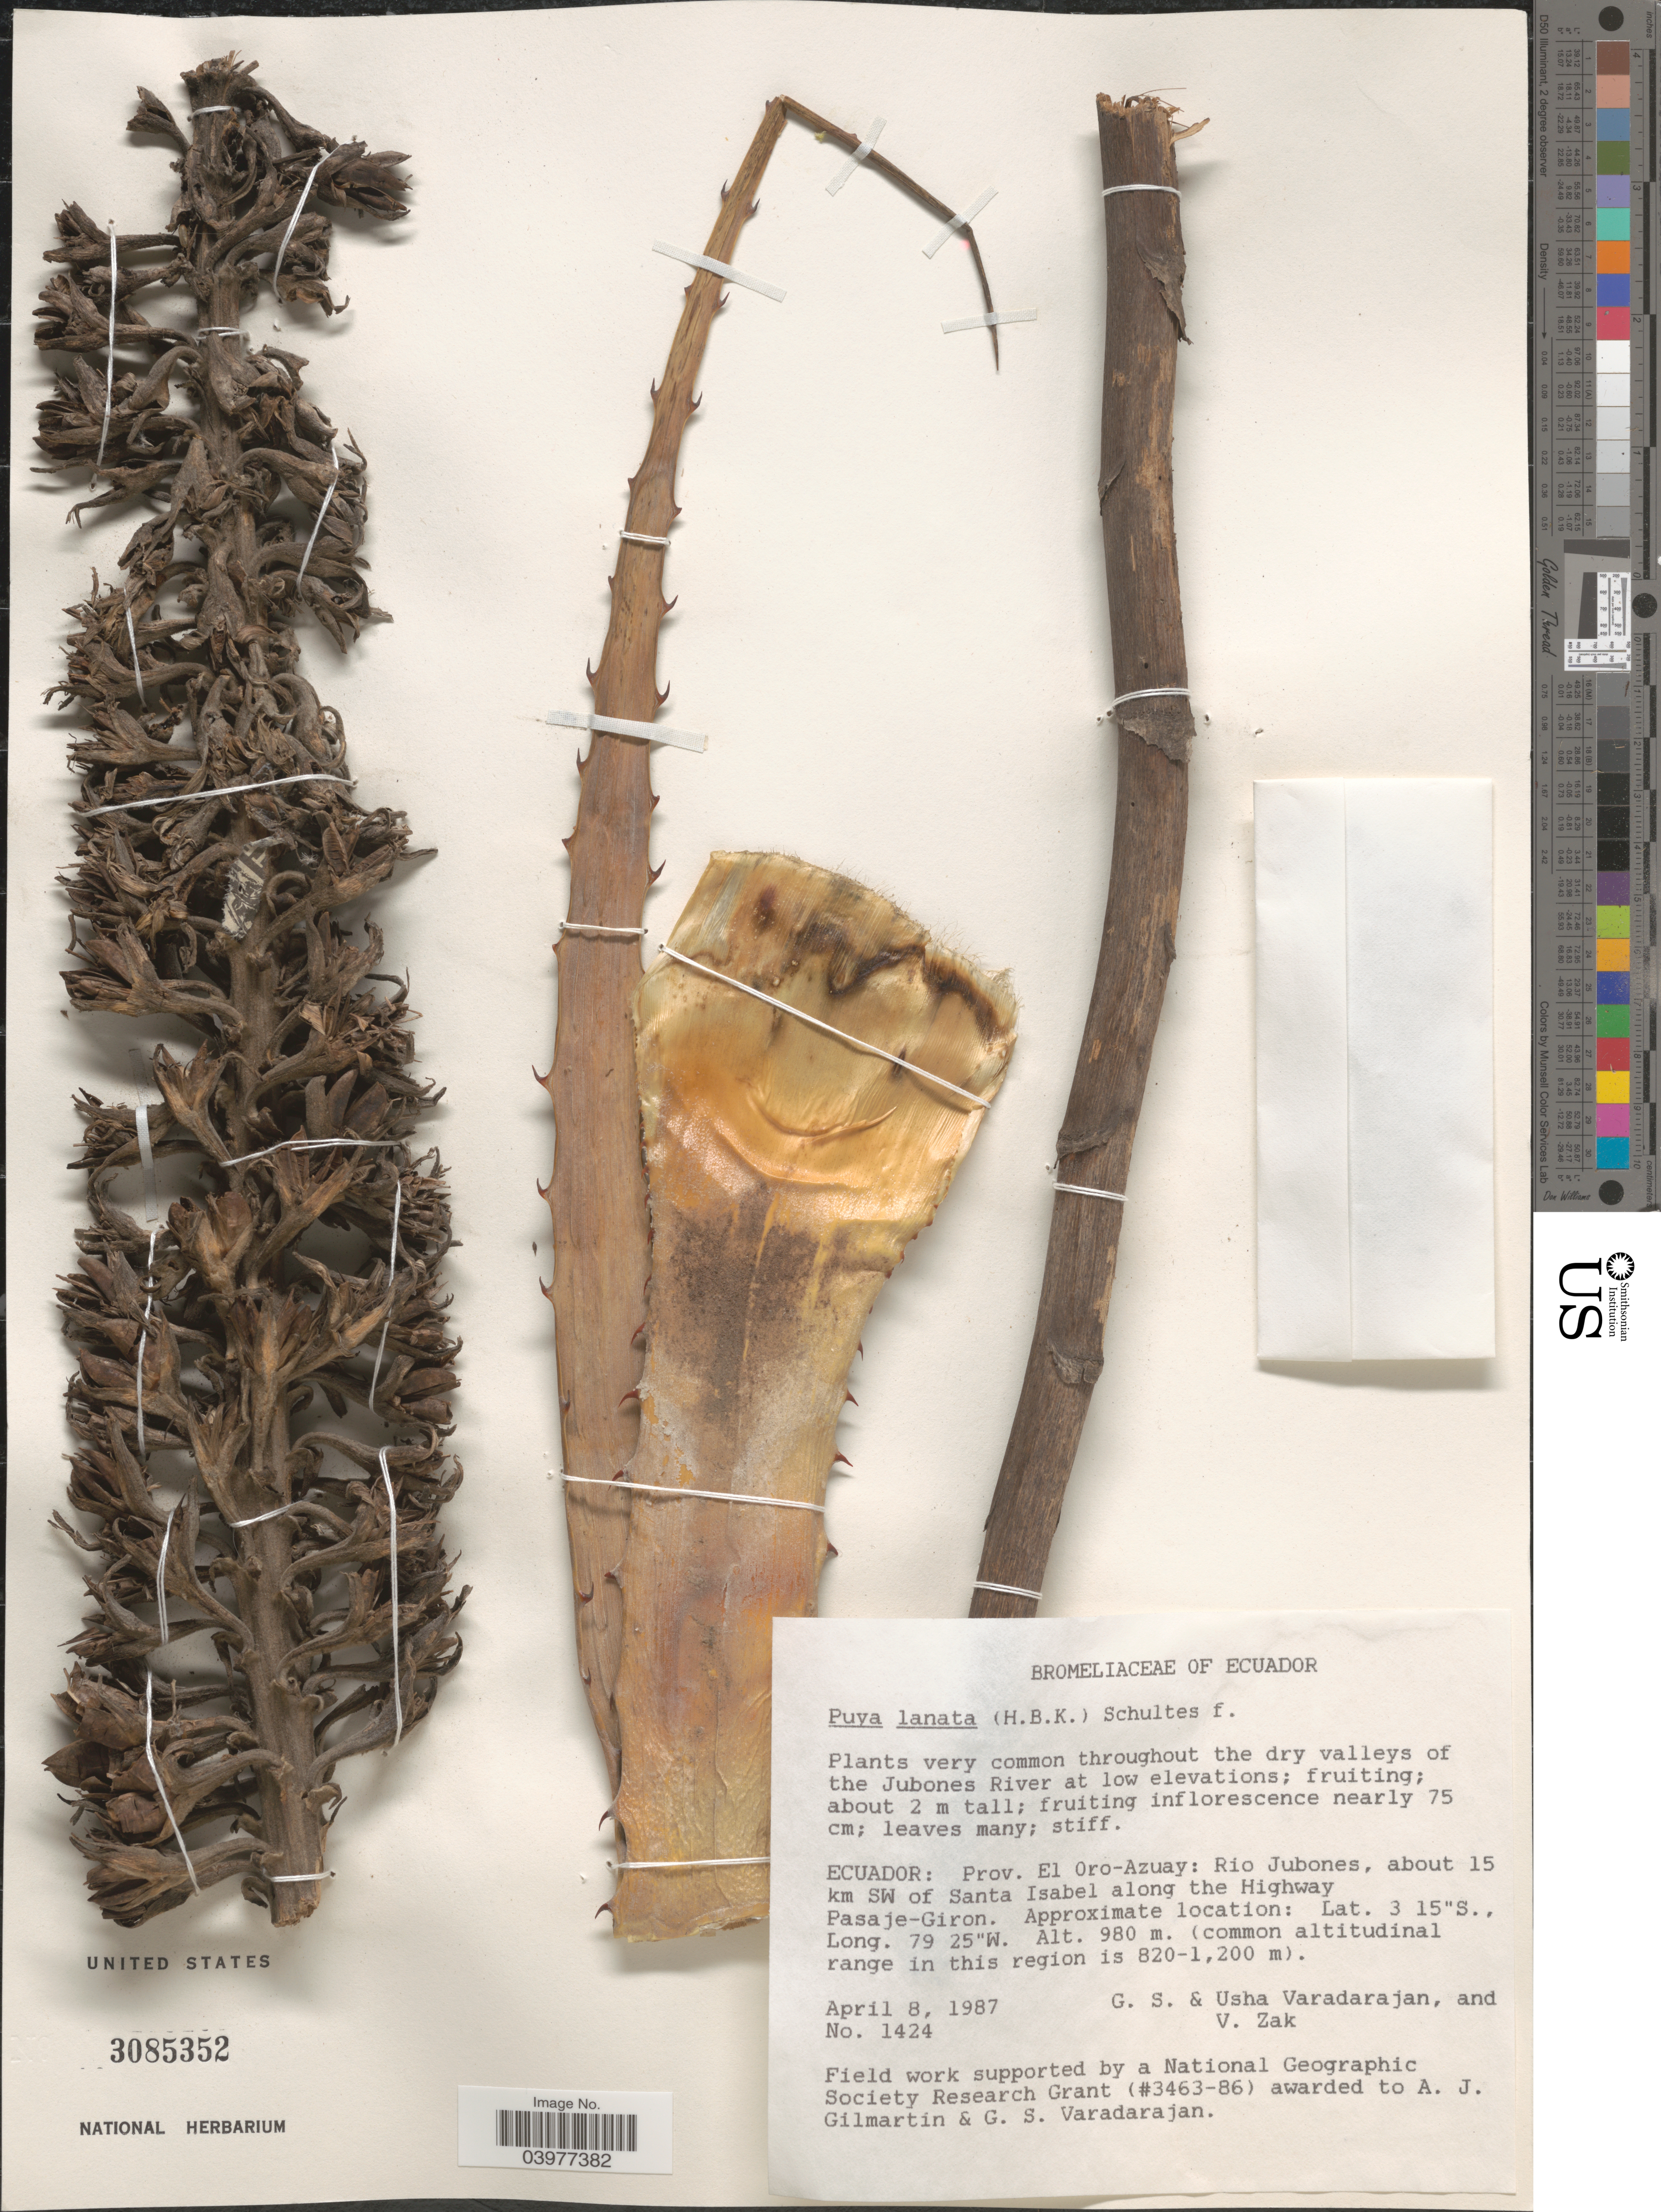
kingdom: Plantae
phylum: Tracheophyta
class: Liliopsida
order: Poales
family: Bromeliaceae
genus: Puya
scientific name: Puya lanata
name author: (Kunth) Schult. f.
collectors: G. S. Varadarajan, U. Varadarajan & V. Zak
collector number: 1424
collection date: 1987-04-08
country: Ecuador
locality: Throughout the dry valleys of the Jubones River. Prov. El Oro-Azuay: Rio Jubones, about 15 km SW of Santa Isabel along the Highway Pasaje-Giron.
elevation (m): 980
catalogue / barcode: US 3085352